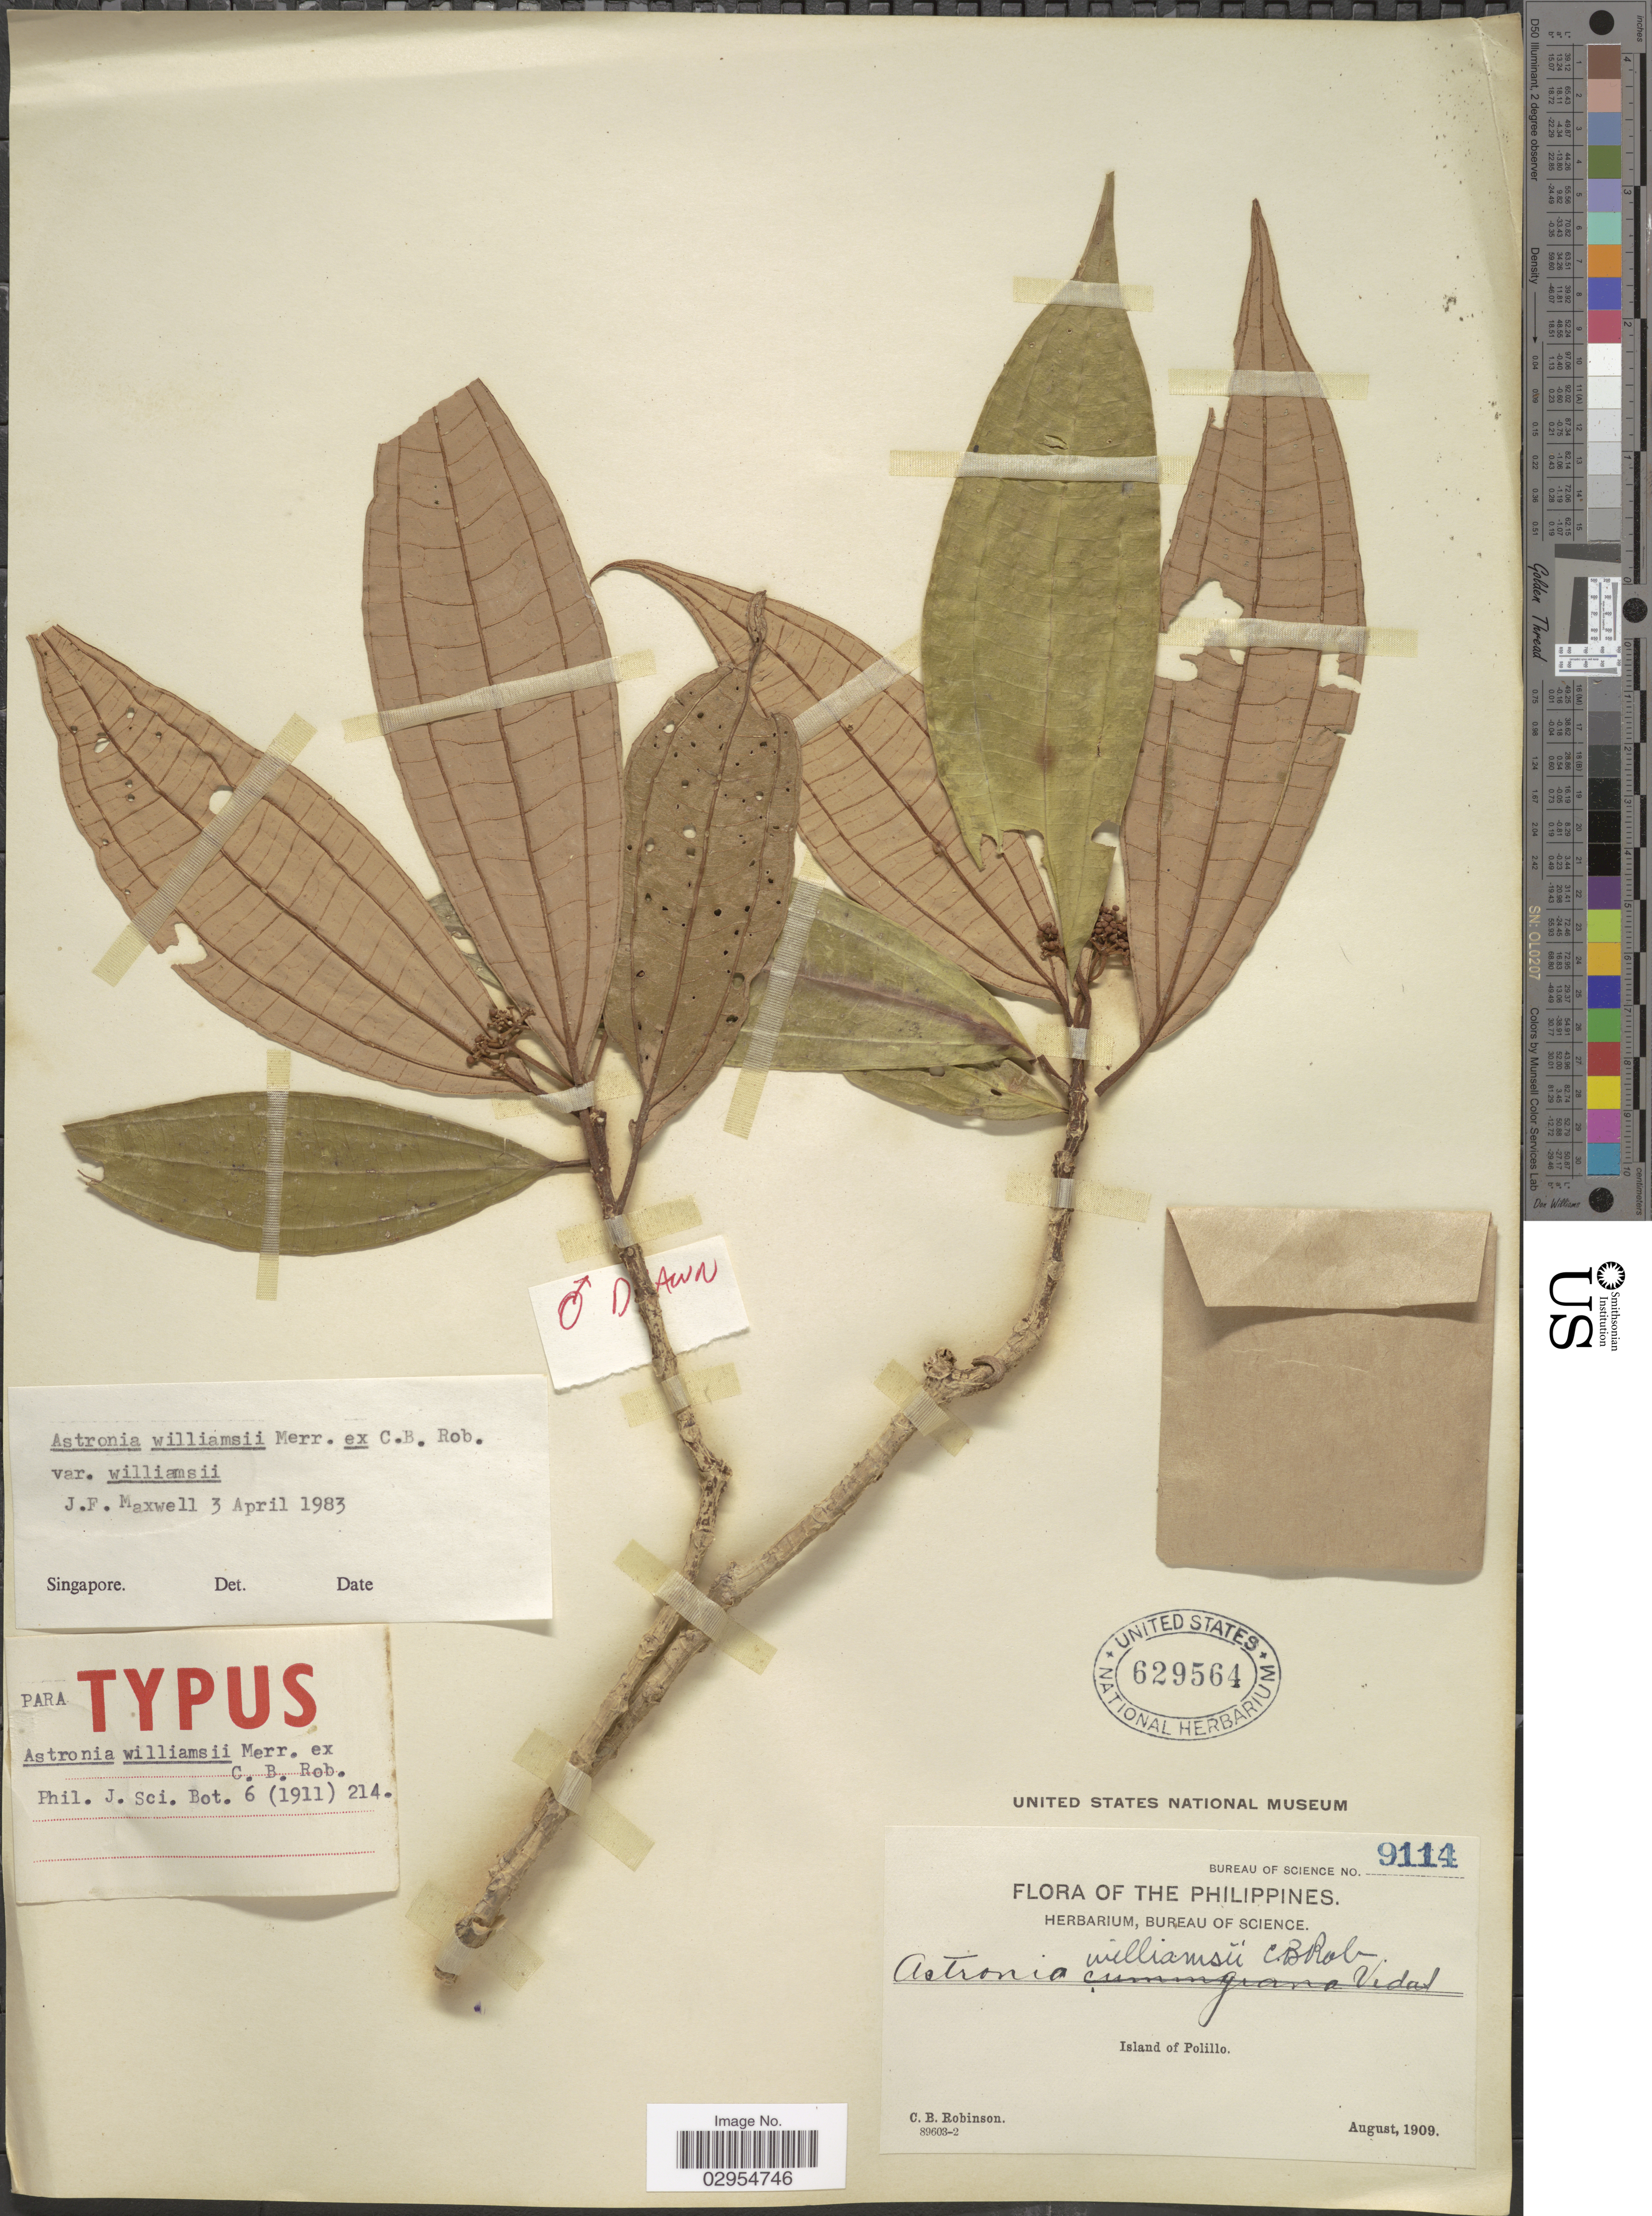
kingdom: Plantae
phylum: Tracheophyta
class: Magnoliopsida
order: Myrtales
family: Melastomataceae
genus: Astronia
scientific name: Astronia williamsii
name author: Merr. ex C.B. Rob.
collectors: C. Robinson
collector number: Bureau of Science 9114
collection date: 1909-08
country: Philippines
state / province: Calabarzon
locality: Island of Polillo.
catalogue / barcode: US 629564